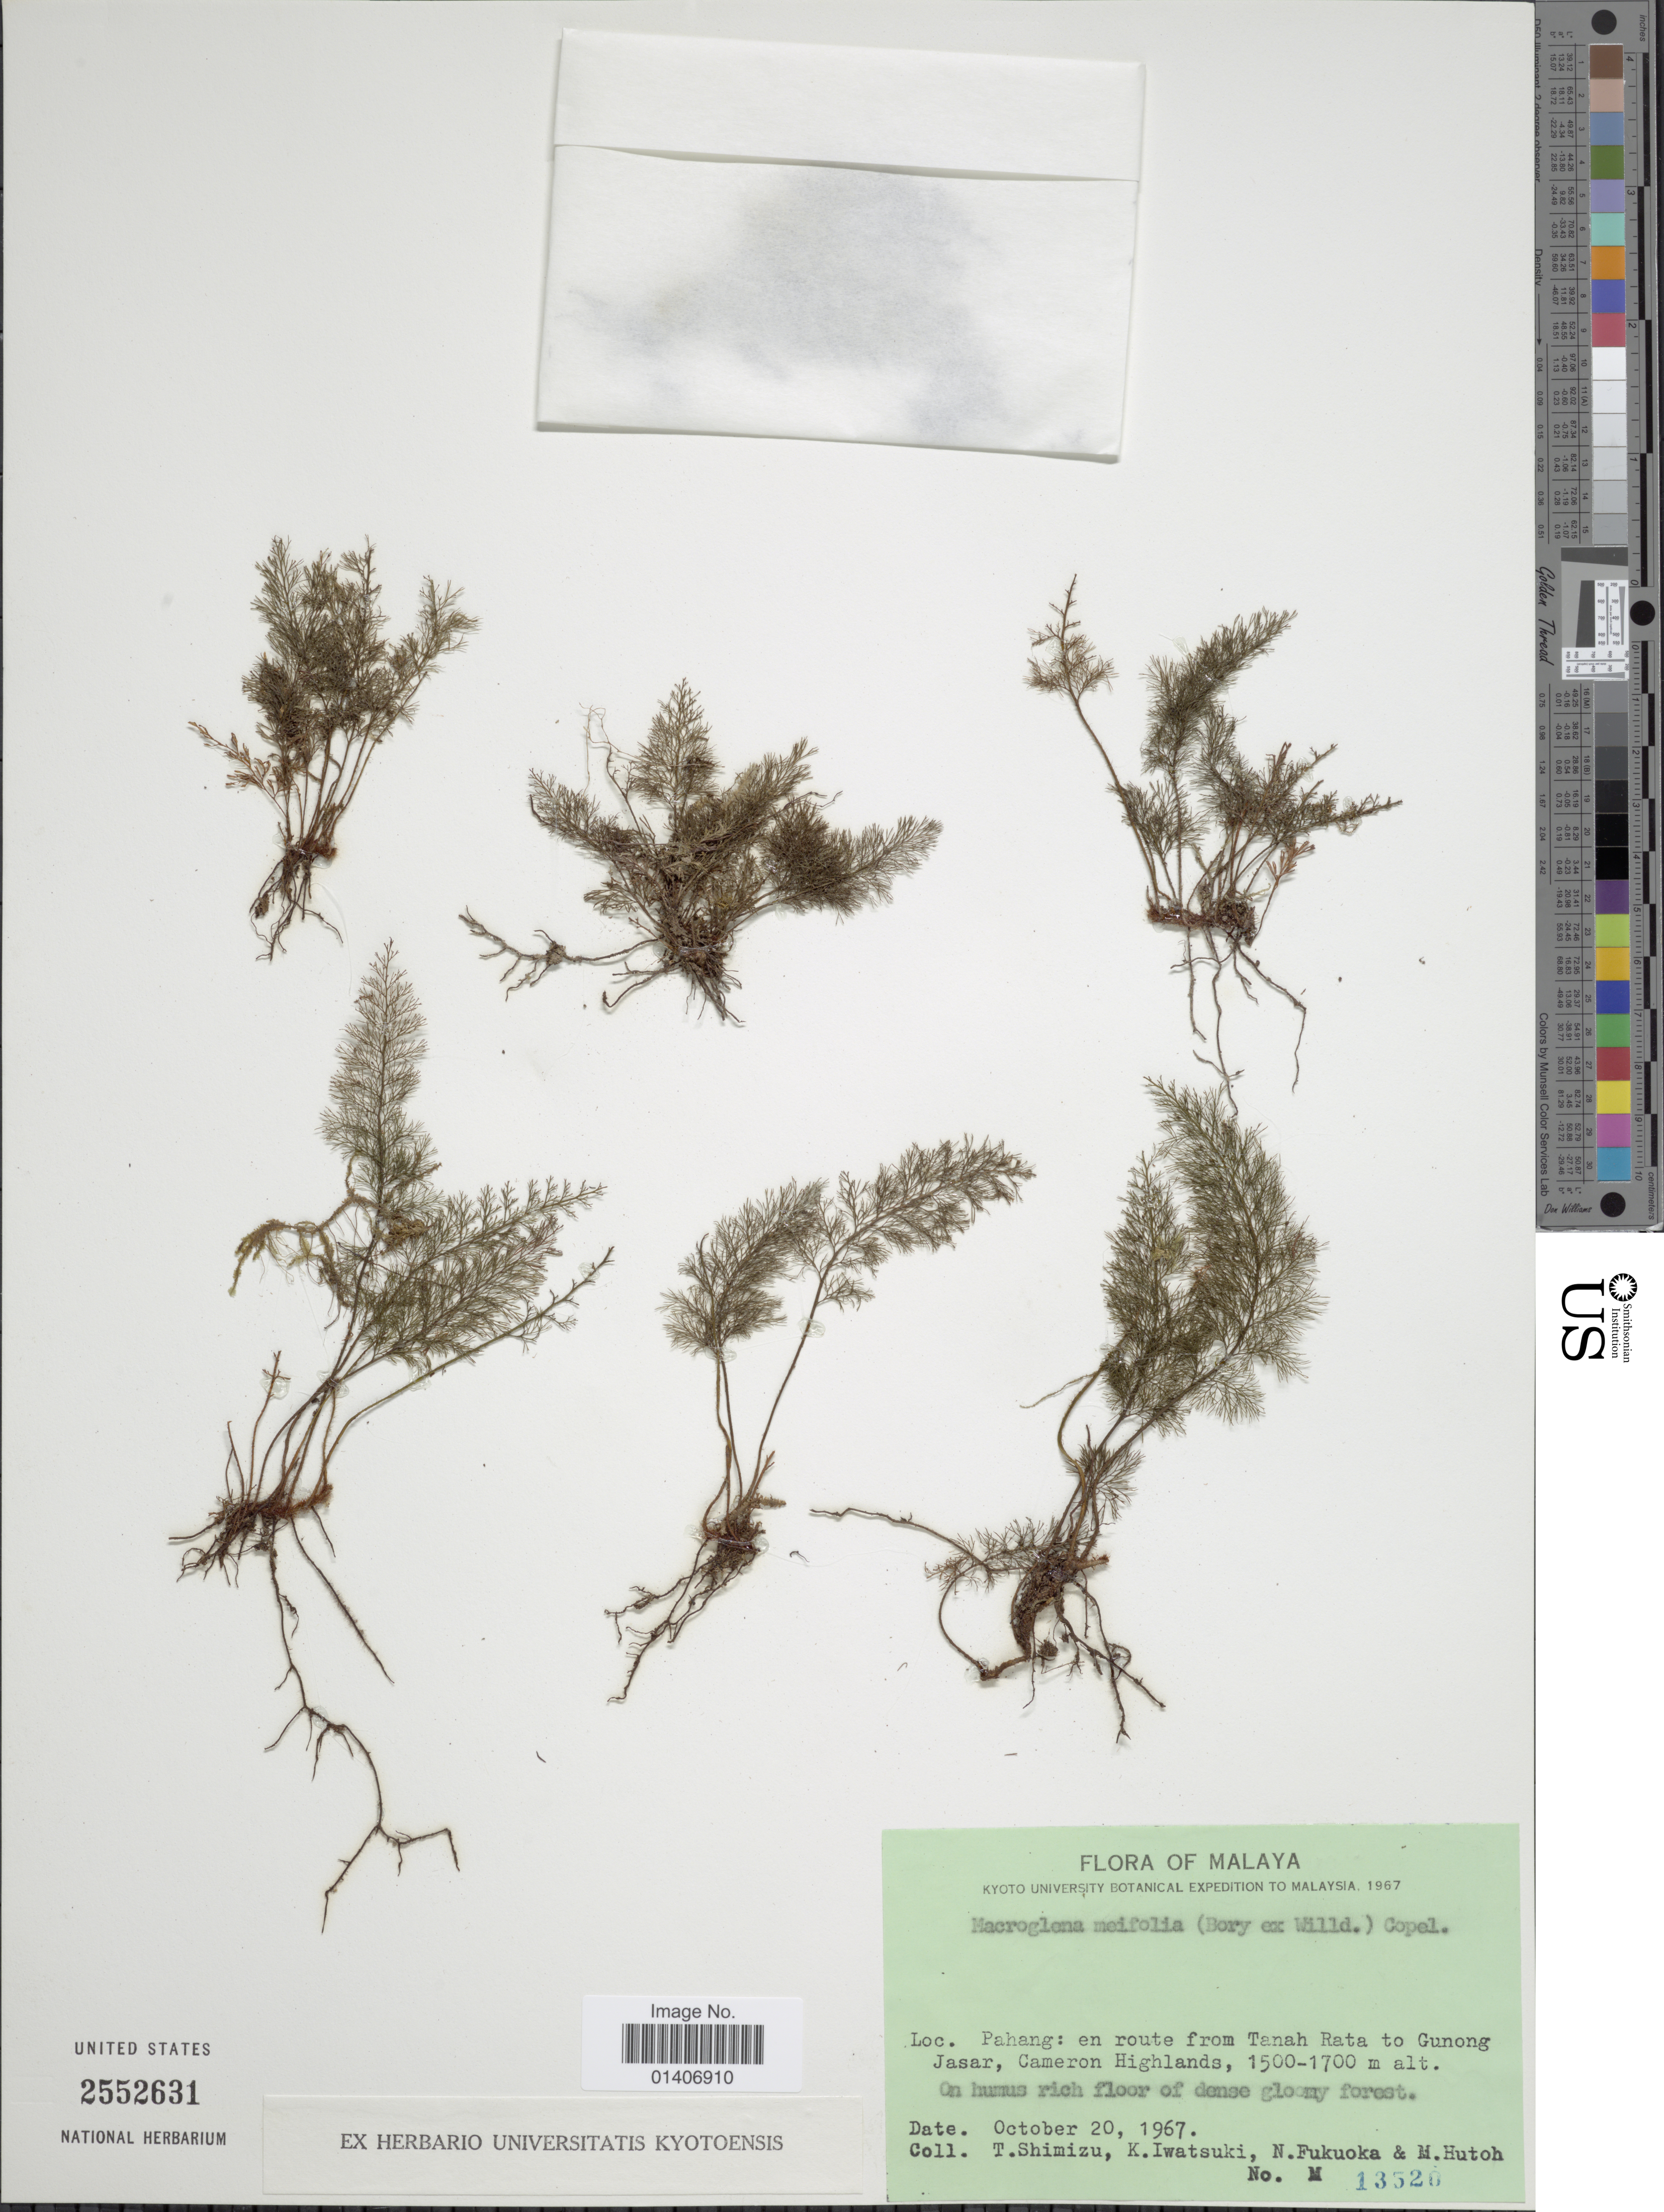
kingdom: Plantae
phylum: Tracheophyta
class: Polypodiopsida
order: Hymenophyllales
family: Hymenophyllaceae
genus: Abrodictyum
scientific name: Abrodictyum meifolium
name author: (Bory) Ebihara & K. Iwats.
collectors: T. Shimizu, K. Iwatsuki, N. Fukuoka & M. Hutoh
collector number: M13526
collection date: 1967-10-20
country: Malaysia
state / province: Pahang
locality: Pahang en route from Tanah Rata to Gunong Jasar, Cameron Highlands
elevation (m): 457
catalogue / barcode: US 2552631